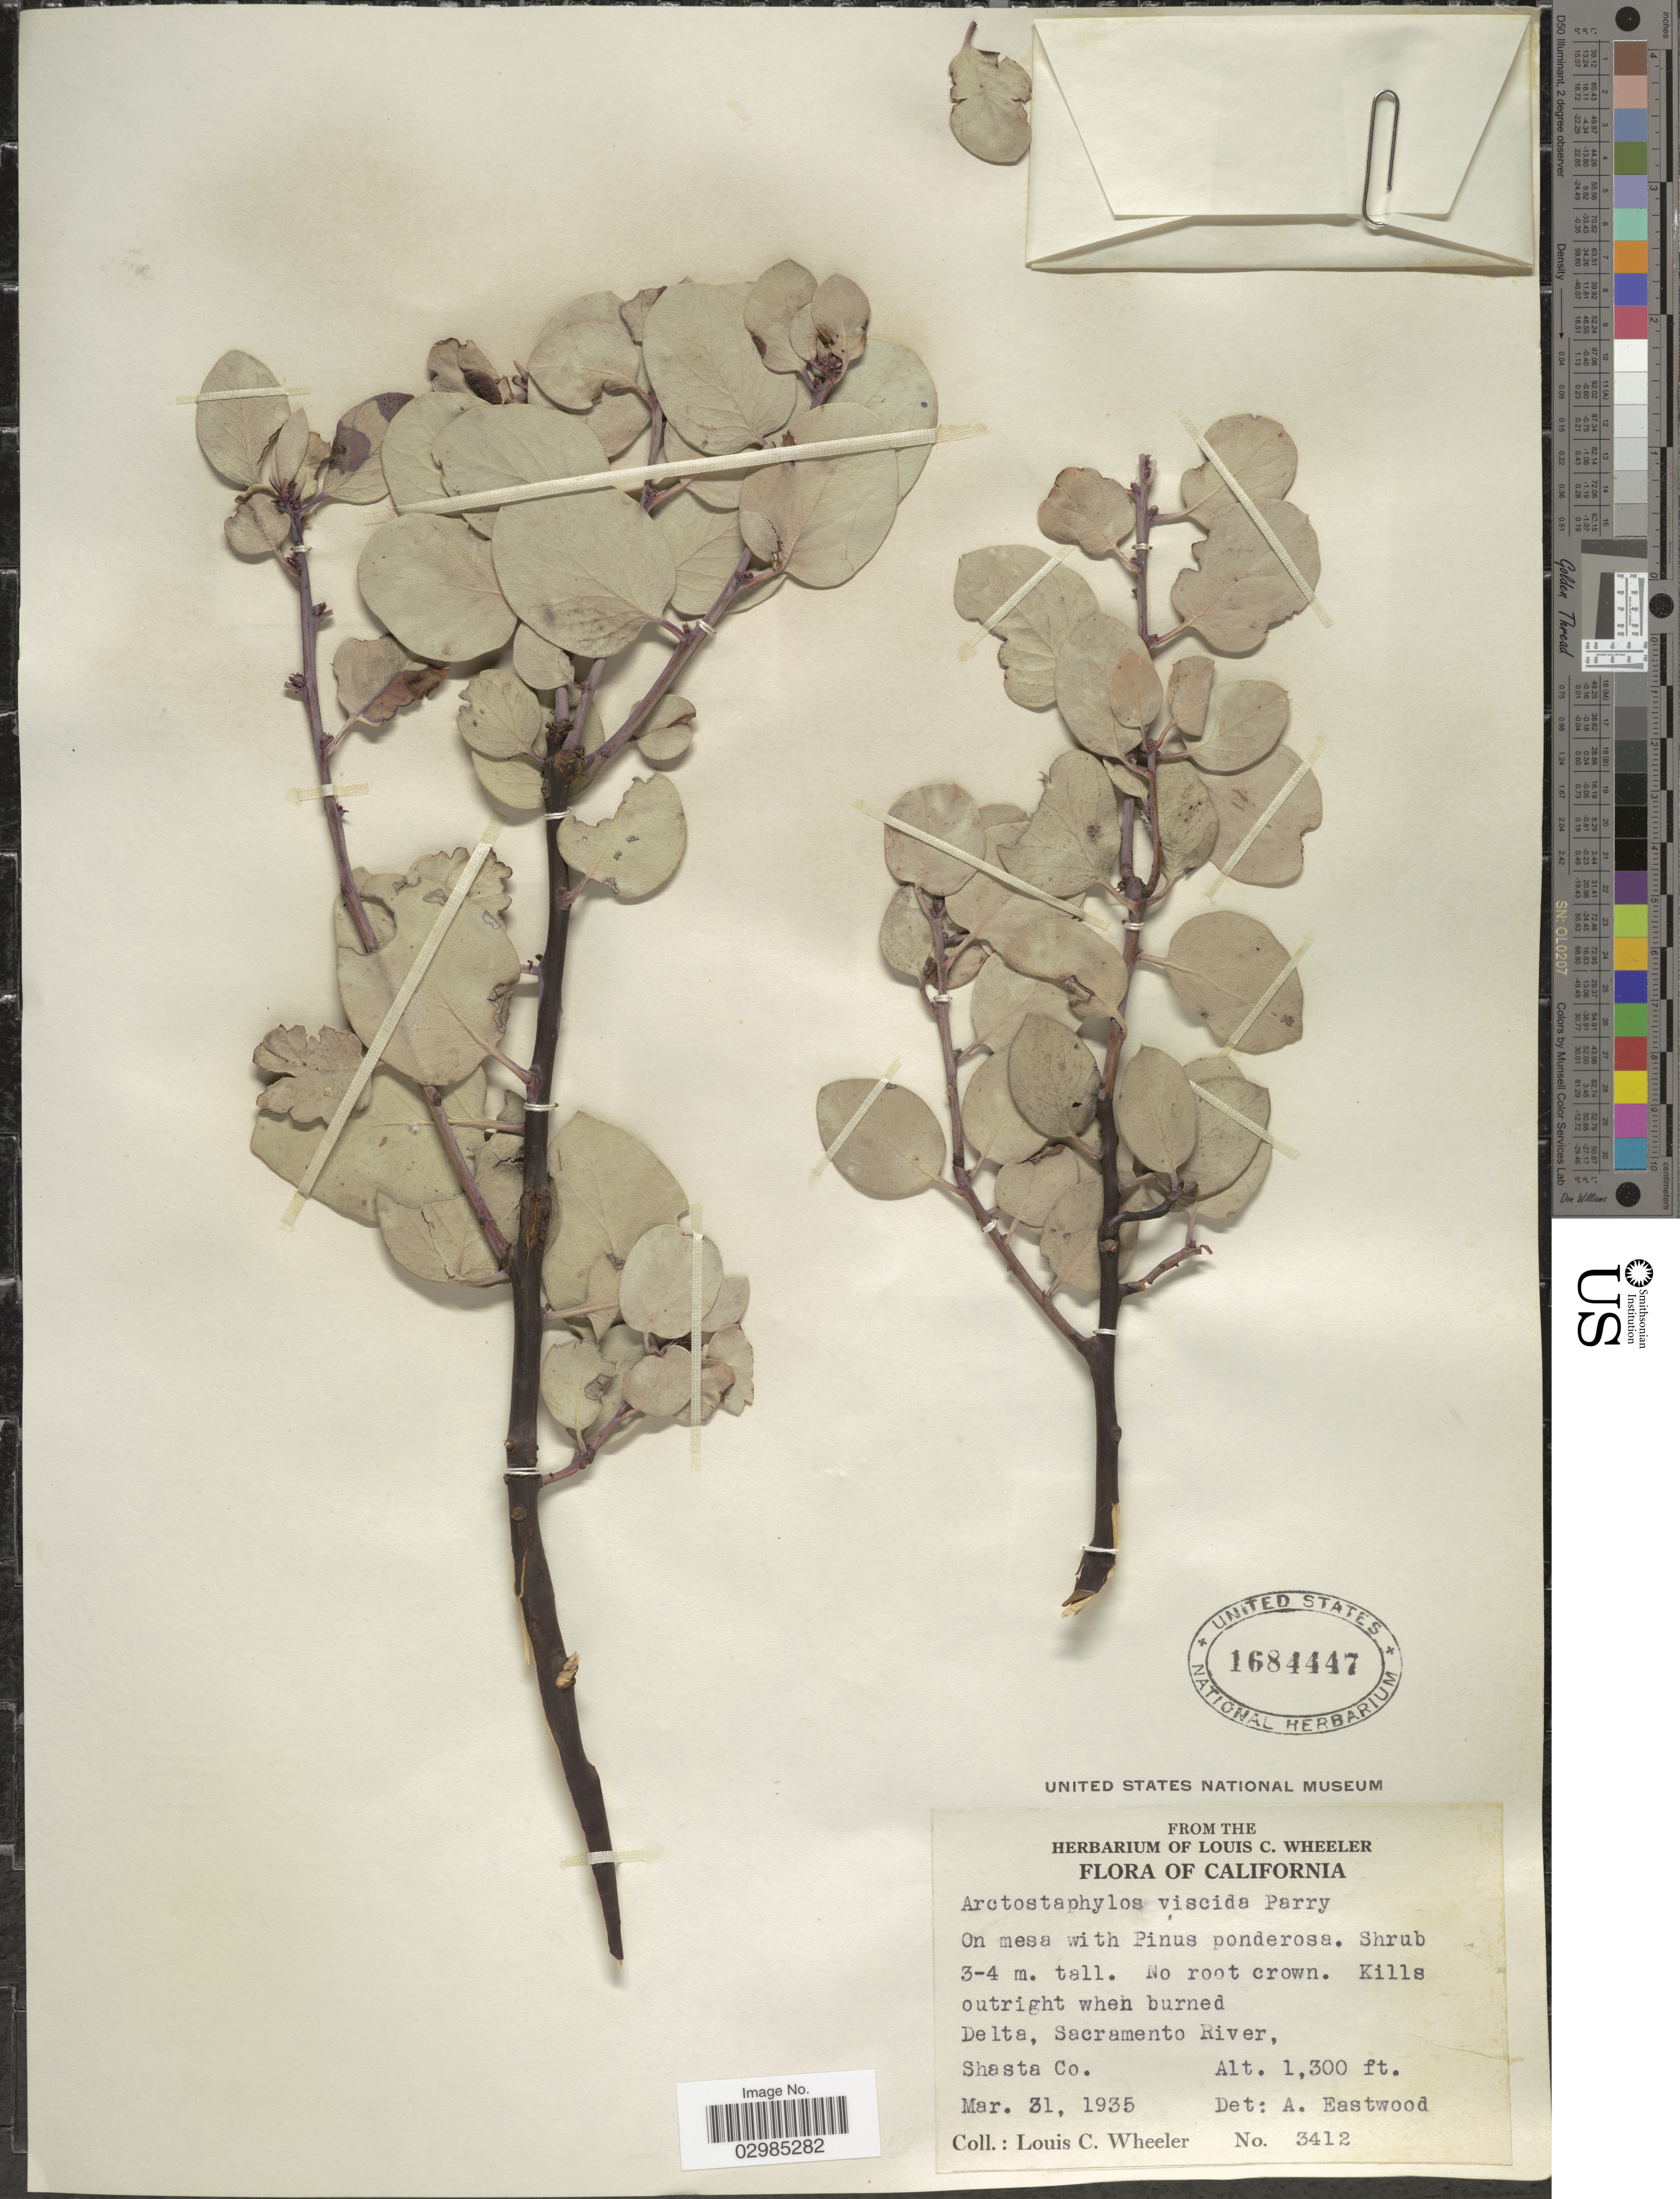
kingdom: Plantae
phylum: Tracheophyta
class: Magnoliopsida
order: Ericales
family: Ericaceae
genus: Arctostaphylos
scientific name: Arctostaphylos viscida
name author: Parry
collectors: L. C. Wheeler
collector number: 3412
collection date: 1935-03-31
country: United States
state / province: California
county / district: Shasta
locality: Delta, Sacramento River. Shasta Co.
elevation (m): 396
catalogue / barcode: US 1684447